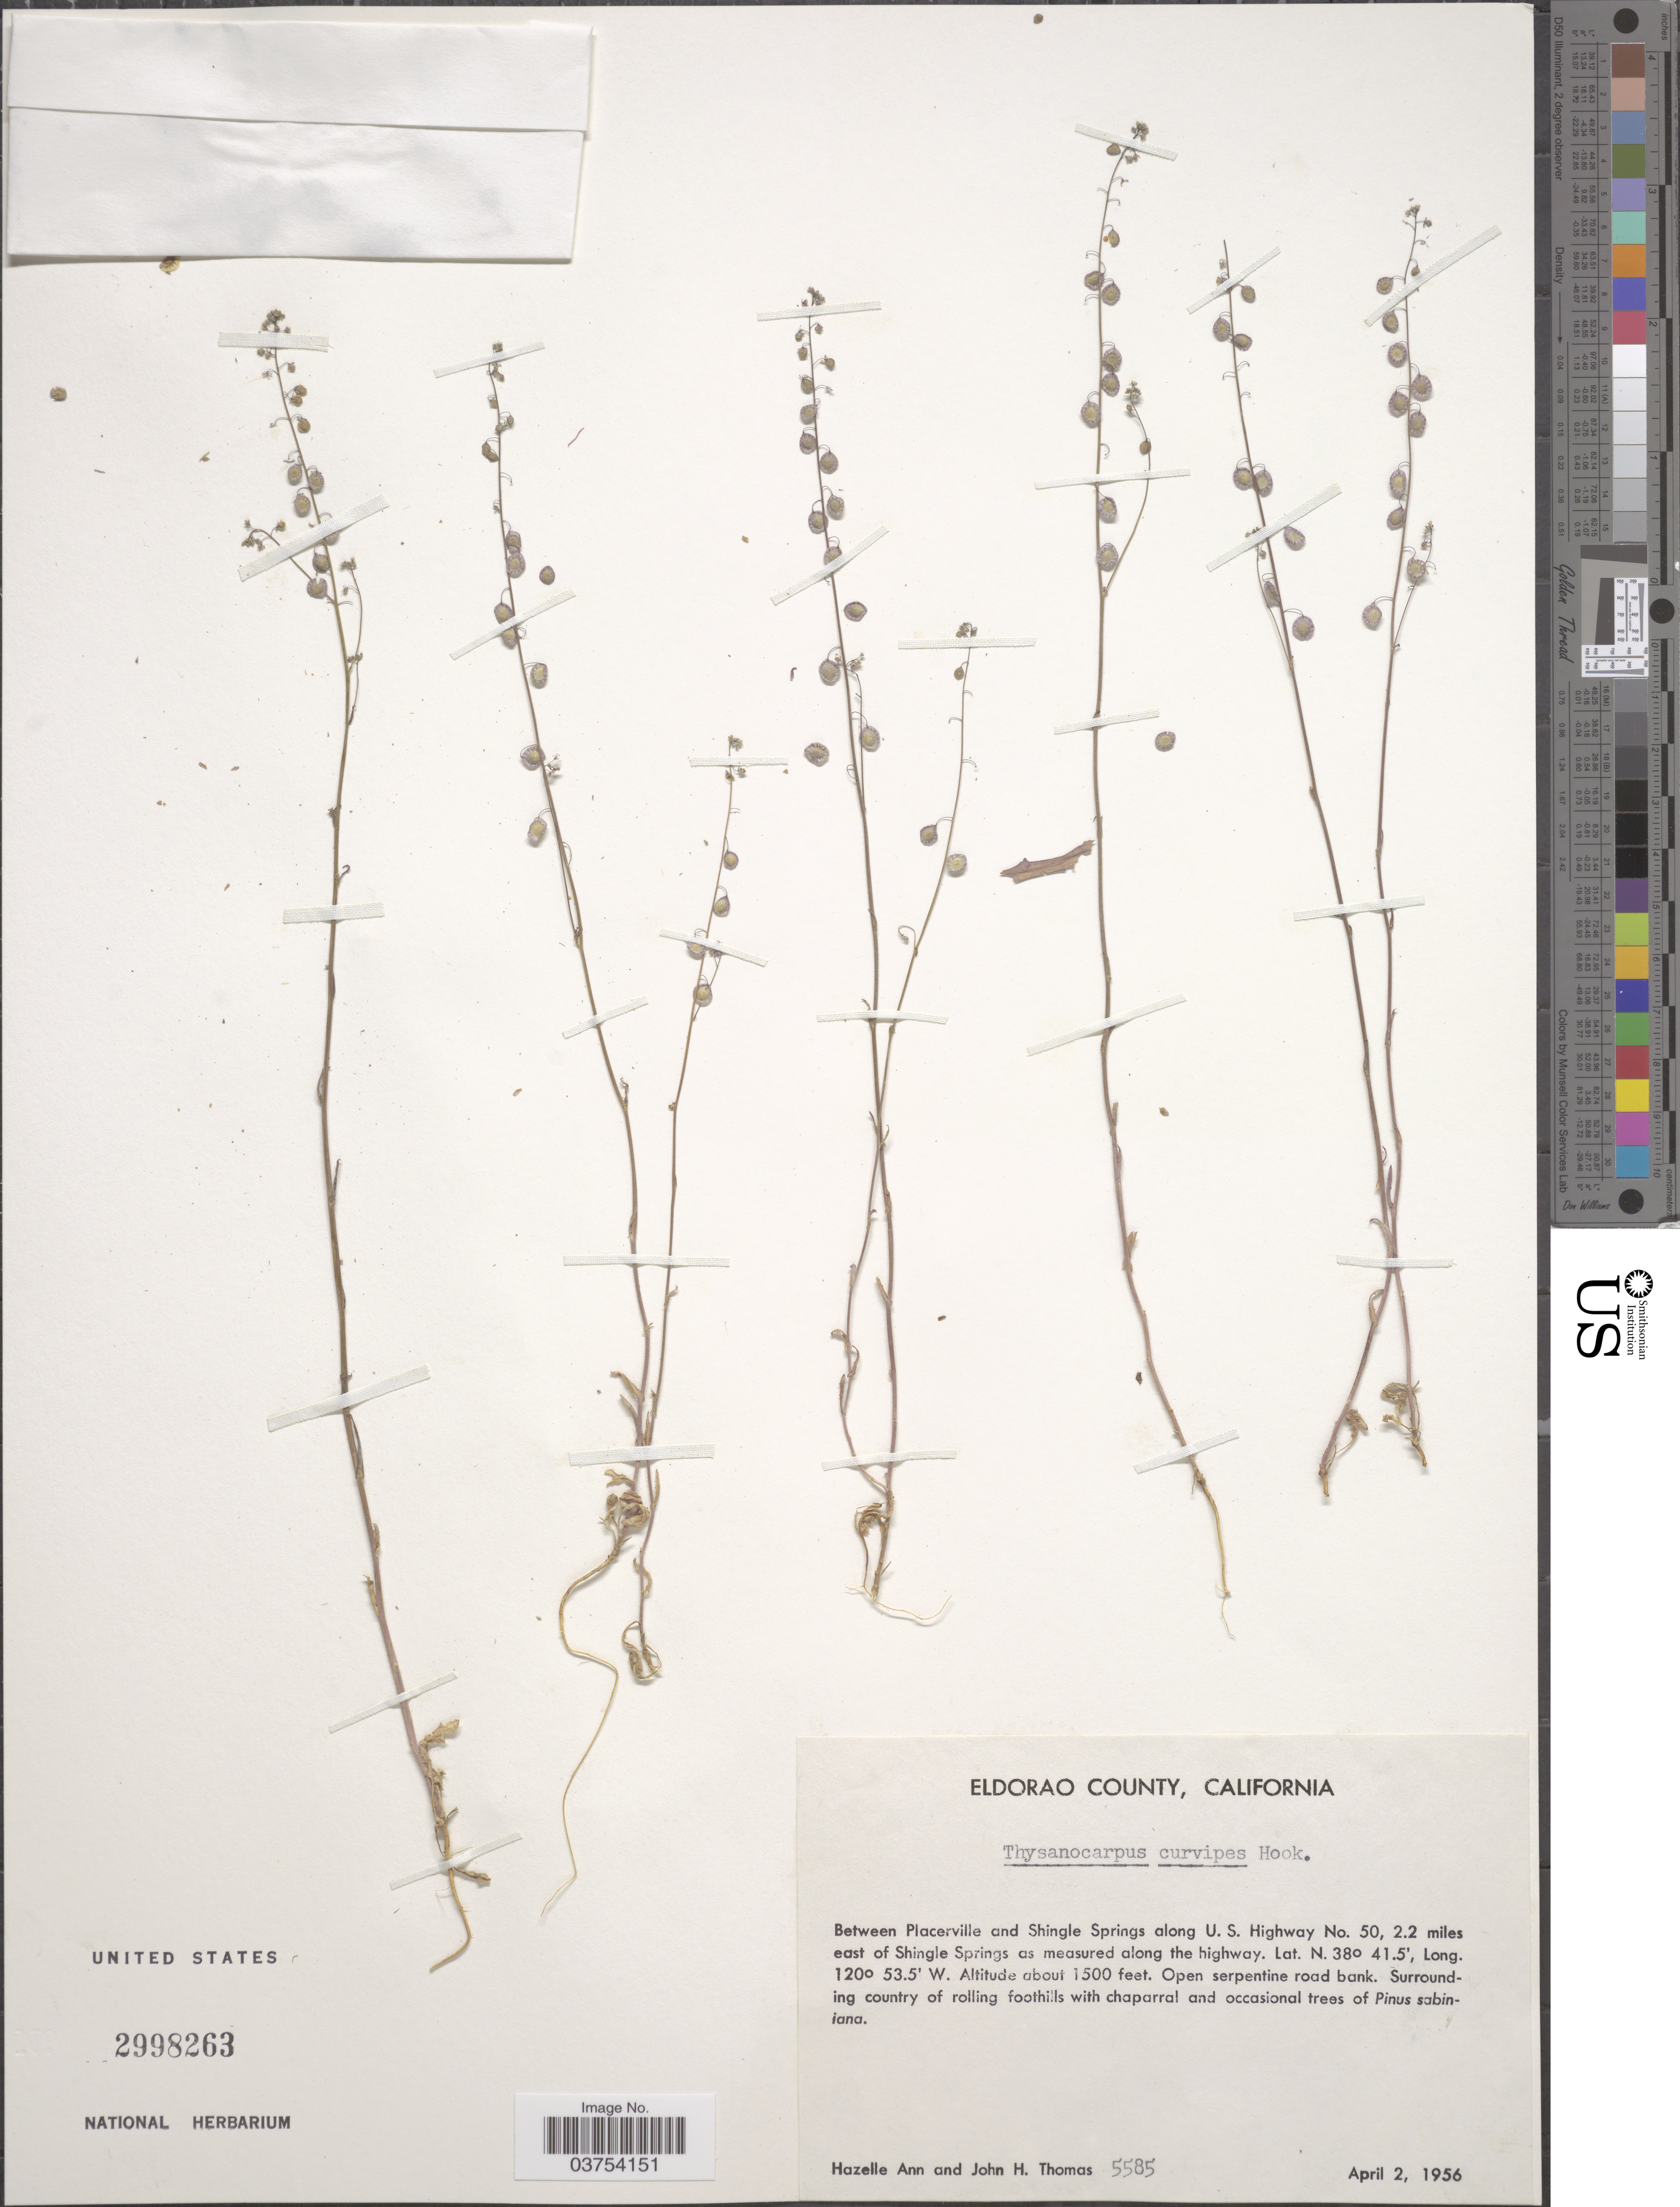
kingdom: Plantae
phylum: Tracheophyta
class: Magnoliopsida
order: Brassicales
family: Brassicaceae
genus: Thysanocarpus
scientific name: Thysanocarpus curvipes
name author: Hook.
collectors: H. Thomas & J. H. Thomas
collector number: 5585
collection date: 1956-04-02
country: United States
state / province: California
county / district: El Dorado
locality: Eldorado County. Between Placerville and Shingle Springs along U.S. Highway No. 50, 2.2 miles east of Shingle Springs as measured along the highway.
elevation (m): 457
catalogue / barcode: US 2998263